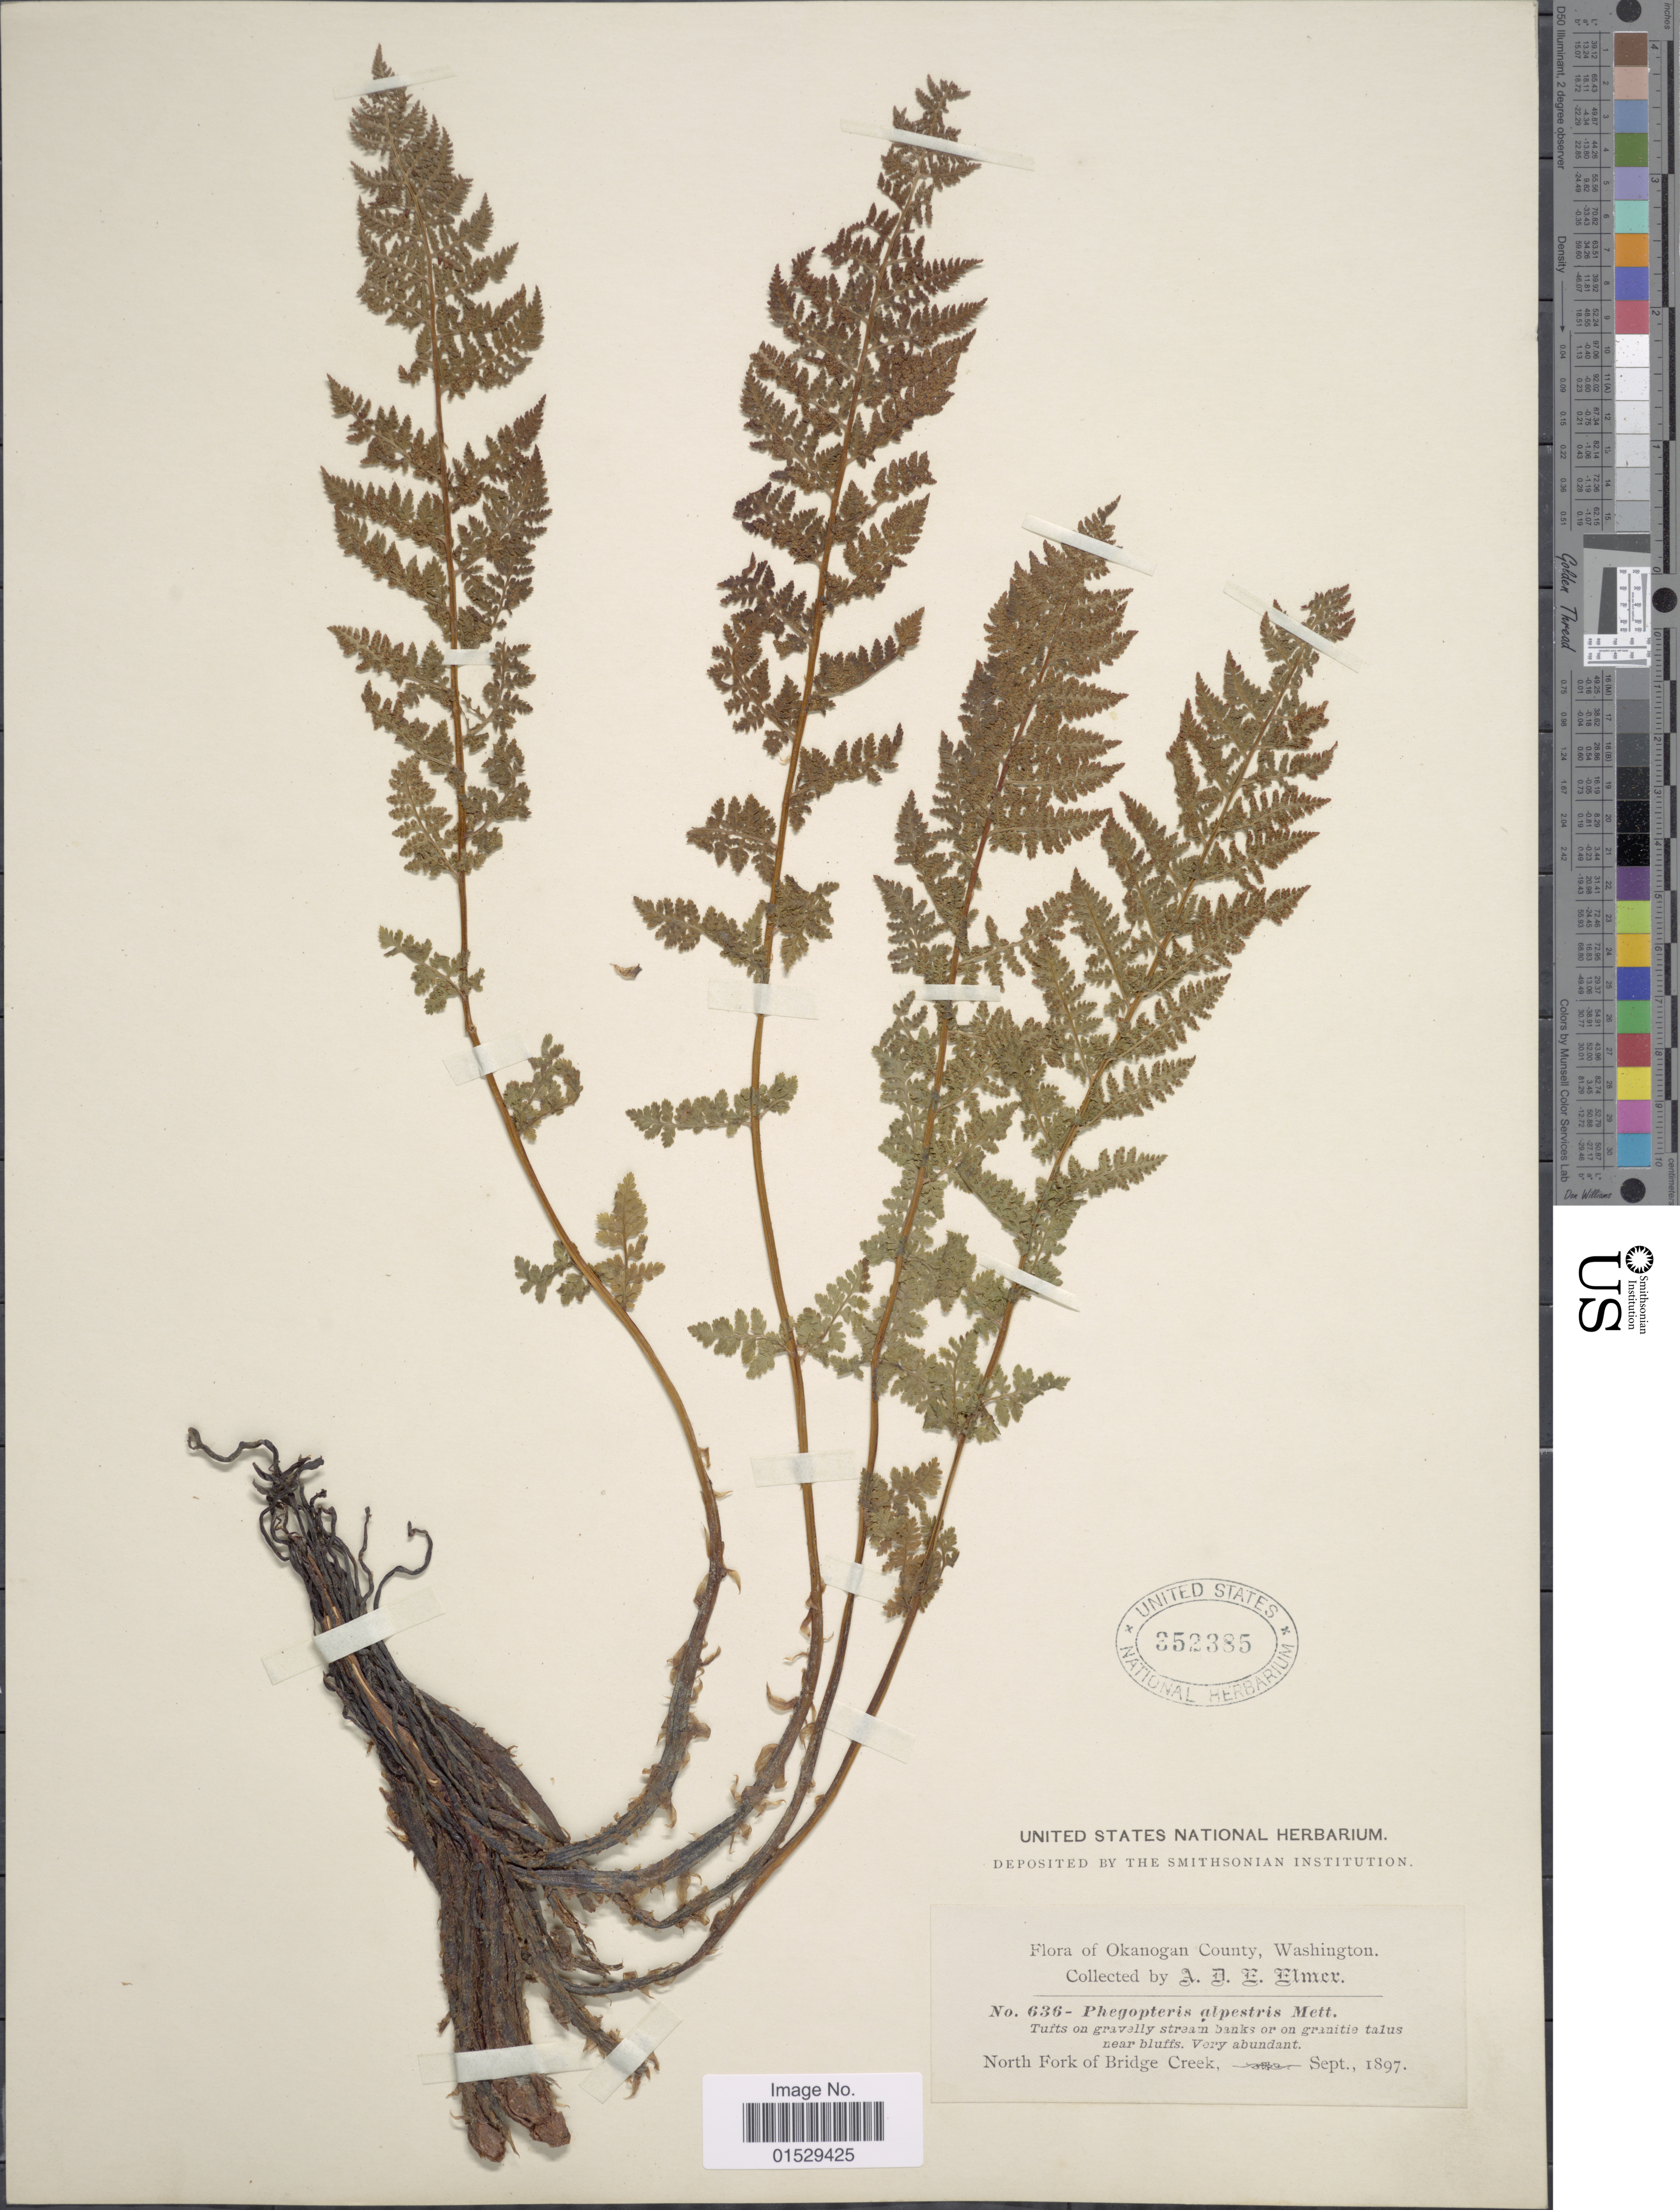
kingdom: Plantae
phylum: Tracheophyta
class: Polypodiopsida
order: Polypodiales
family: Athyriaceae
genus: Athyrium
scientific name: Athyrium distentifolilum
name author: Tausch ex Opiz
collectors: A. D. E. Elmer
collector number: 636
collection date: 1897-09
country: United States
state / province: Washington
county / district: Okanogan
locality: Okanogan County, Washington, north Fork of Bridge Creek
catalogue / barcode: US 352335